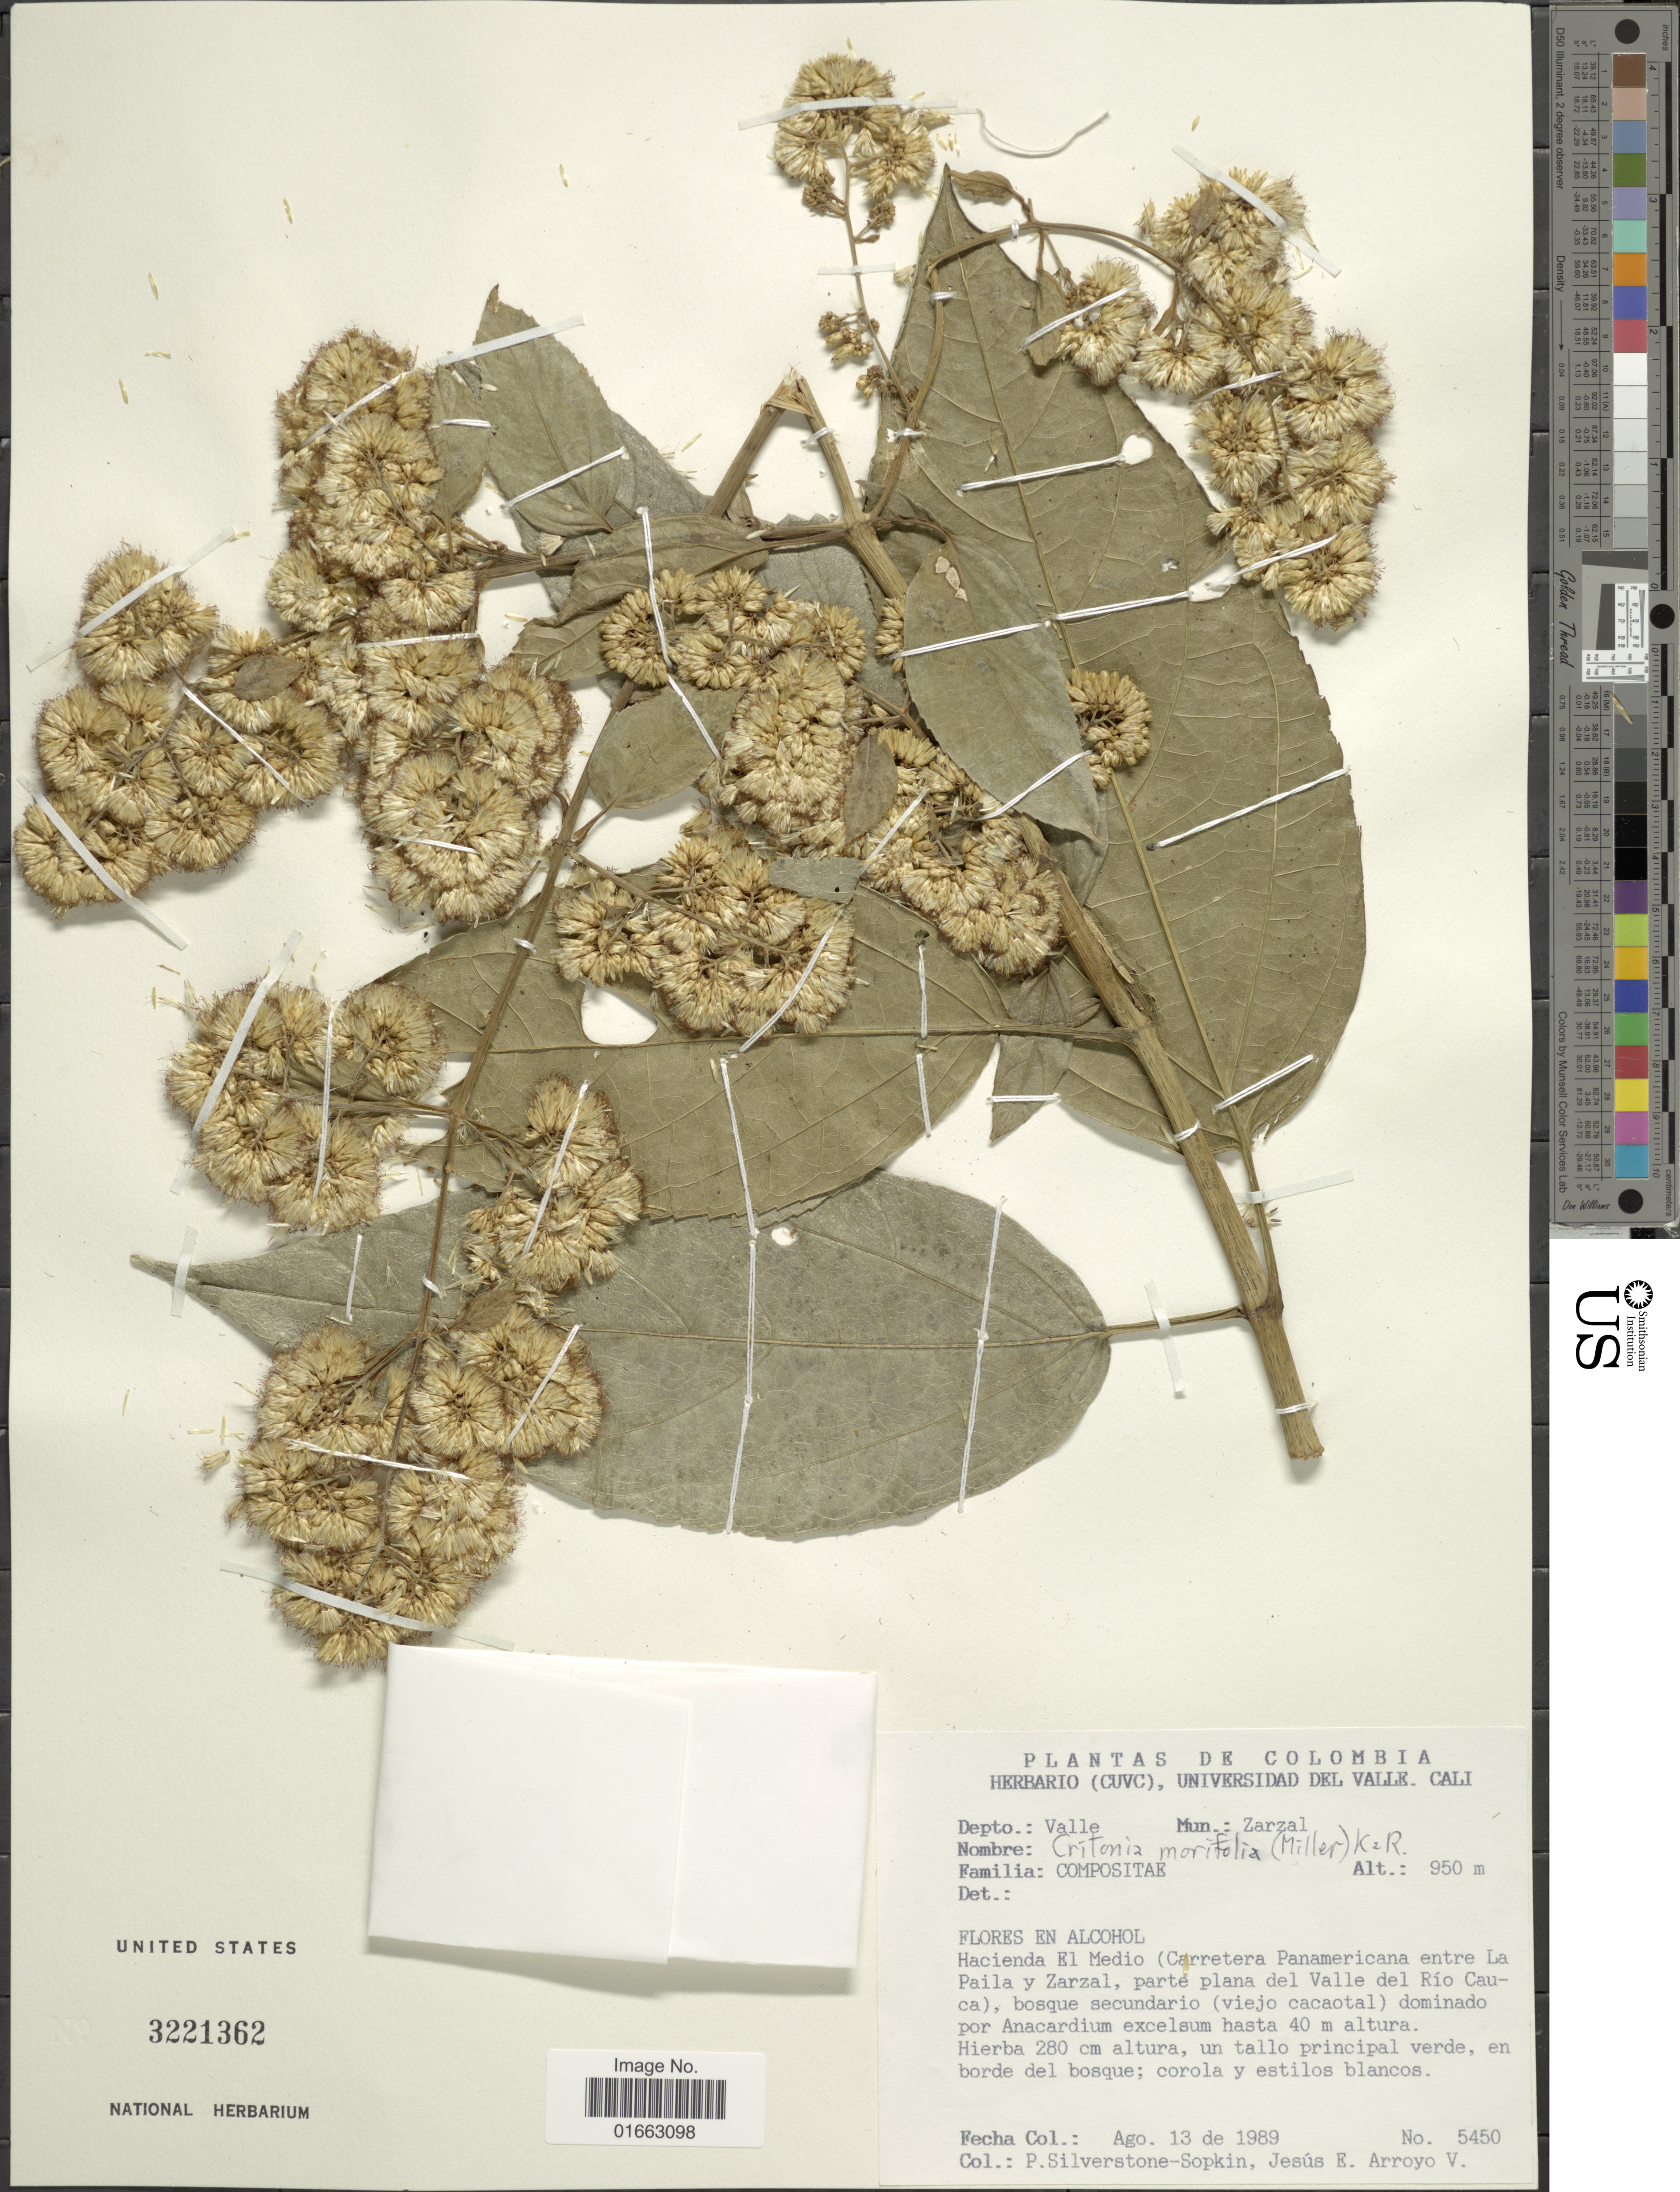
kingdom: Plantae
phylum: Tracheophyta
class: Magnoliopsida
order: Asterales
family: Asteraceae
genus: Critonia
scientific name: Critonia morifolia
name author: (Mill.) R.M. King & H. Rob.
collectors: P. A. Silverstone-Sopkin & J. Arroyo V.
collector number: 5450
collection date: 1989-08-13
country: Colombia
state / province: Valle del Cauca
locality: Depto.: Valle, Mun.: Zarzal, Hacienda El Medio (Carretera Panamericana entre La Paila y Zarzal, parte plana del Valle del Río Cauca), bosque secundario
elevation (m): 950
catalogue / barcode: US 3221362